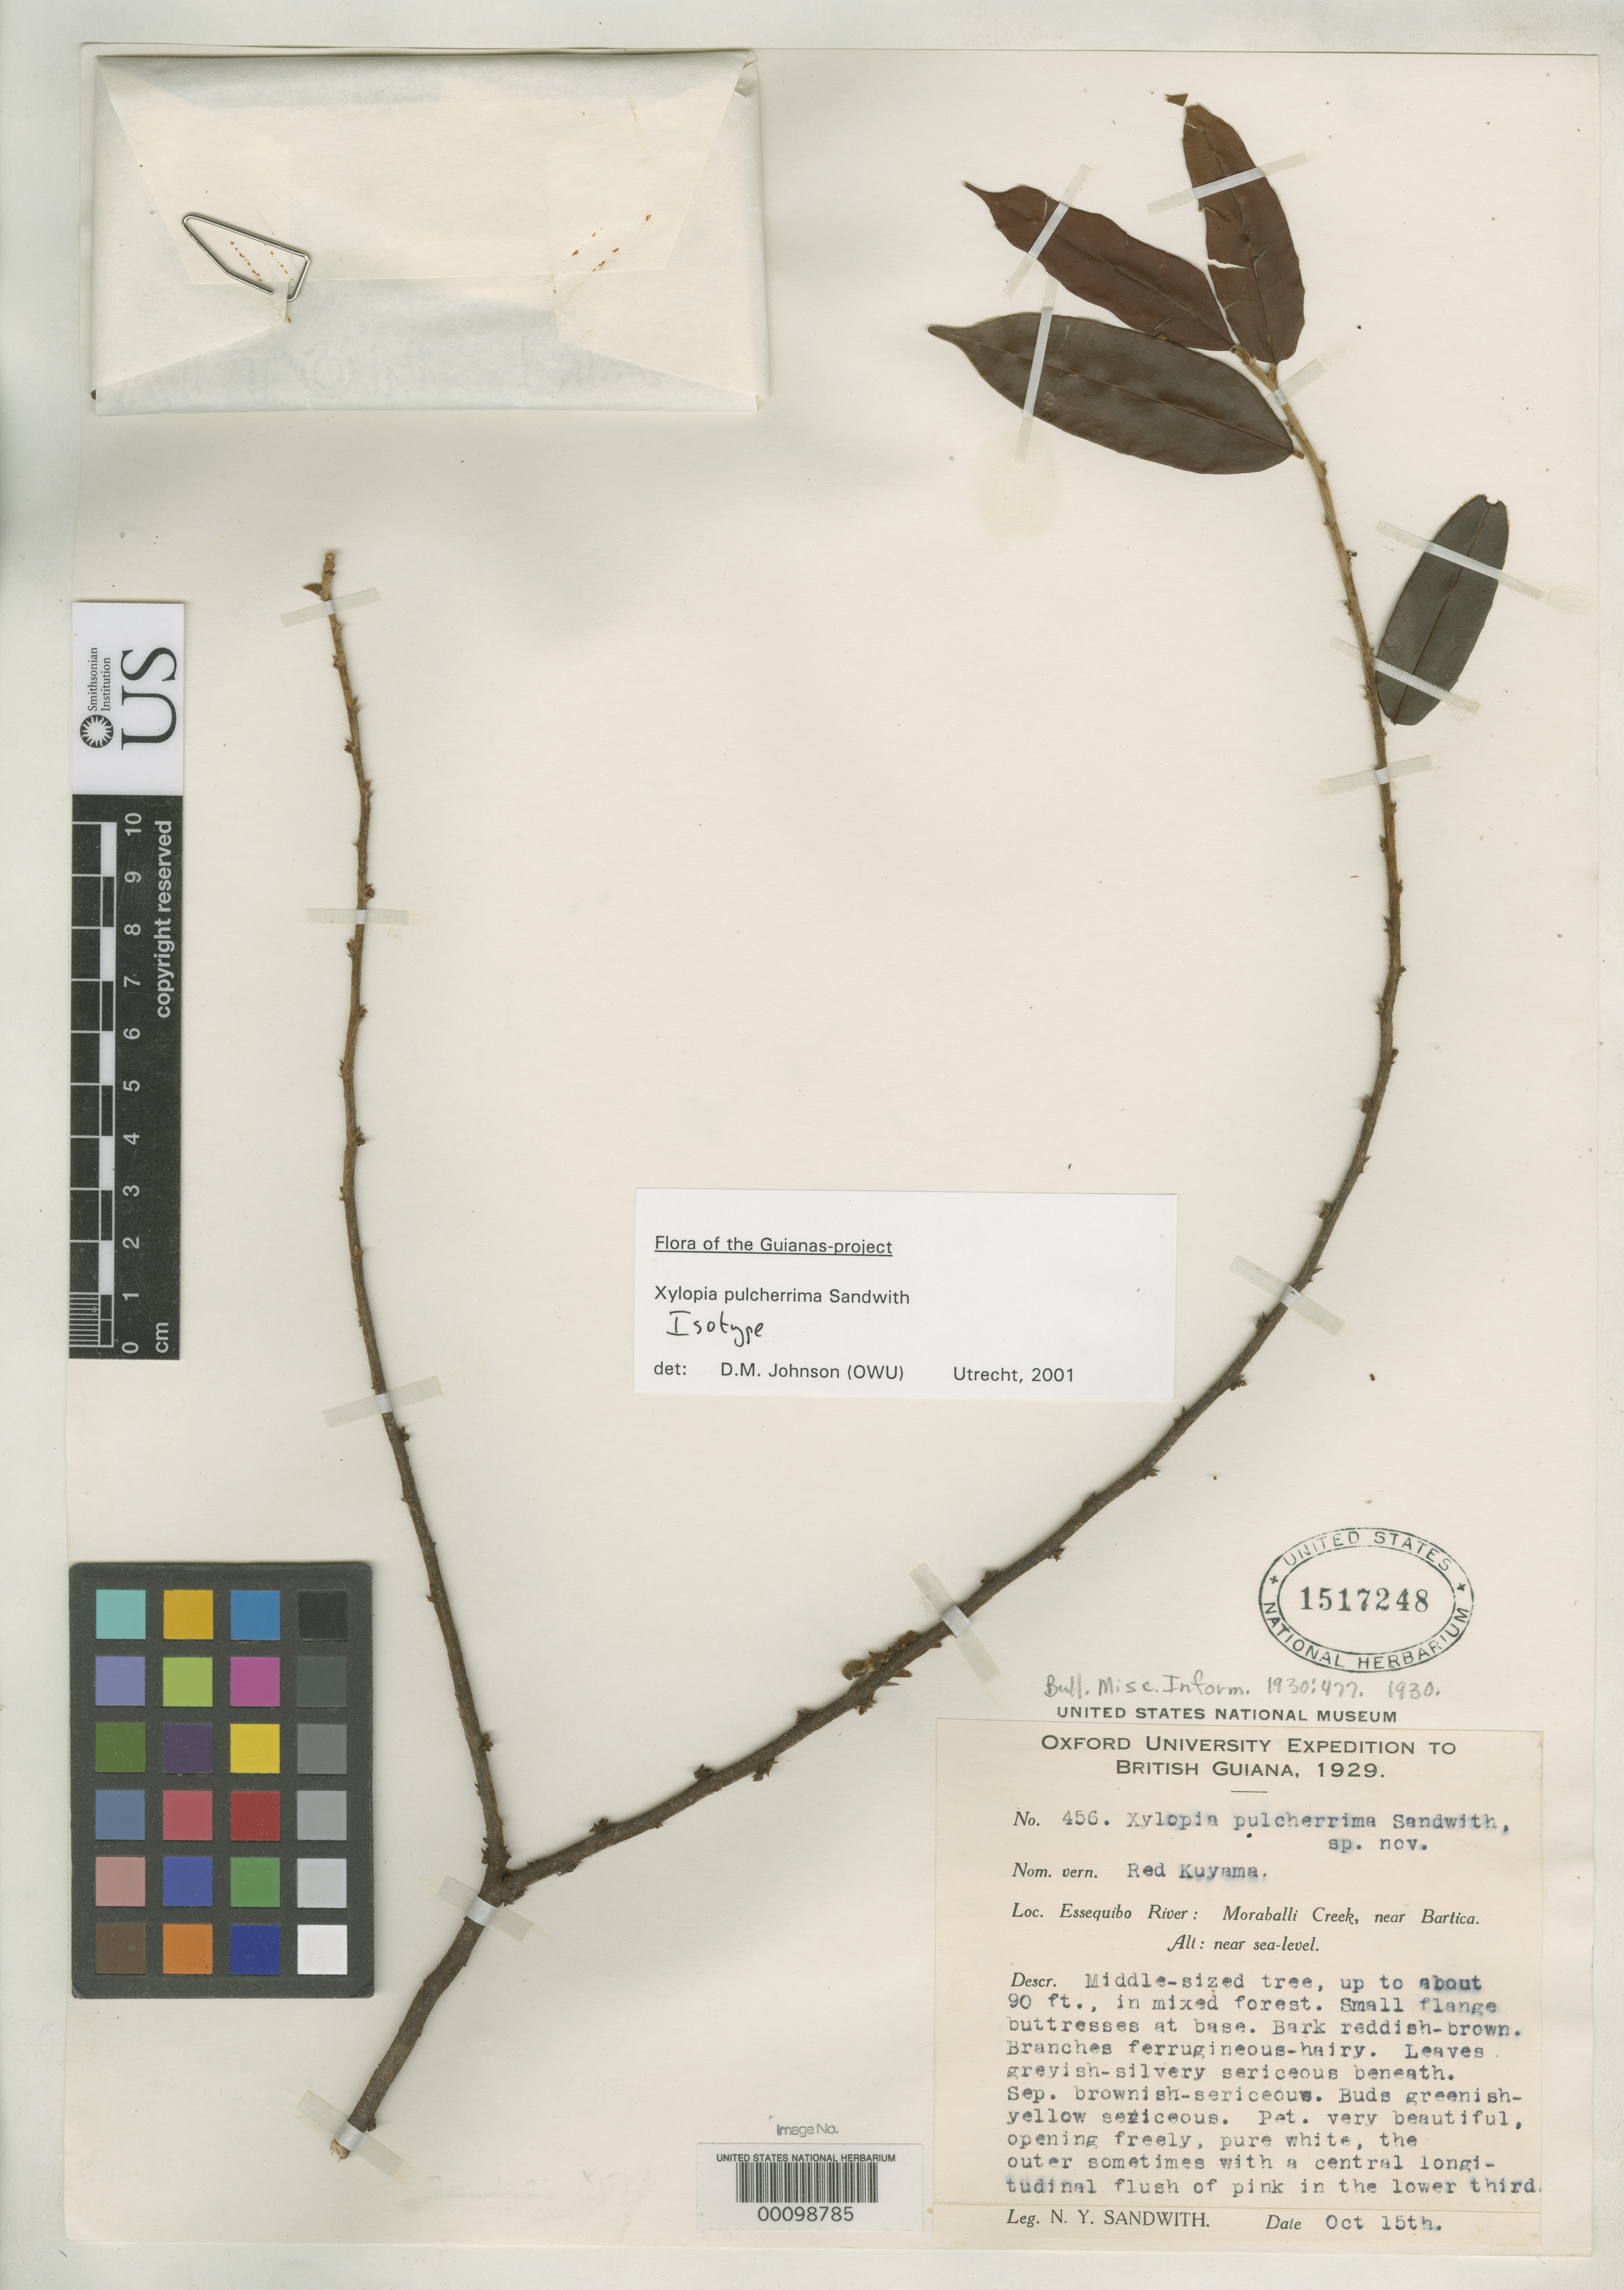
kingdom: Plantae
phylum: Tracheophyta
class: Magnoliopsida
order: Magnoliales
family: Annonaceae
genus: Xylopia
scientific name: Xylopia pulcherrima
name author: Sandwith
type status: Isotype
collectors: N. Y. Sandwith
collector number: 456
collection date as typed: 15 Oct 1929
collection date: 1929-10-15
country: Guyana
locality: Essequibo River, Moraballi Creek, near Bartica.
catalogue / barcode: US 1517248